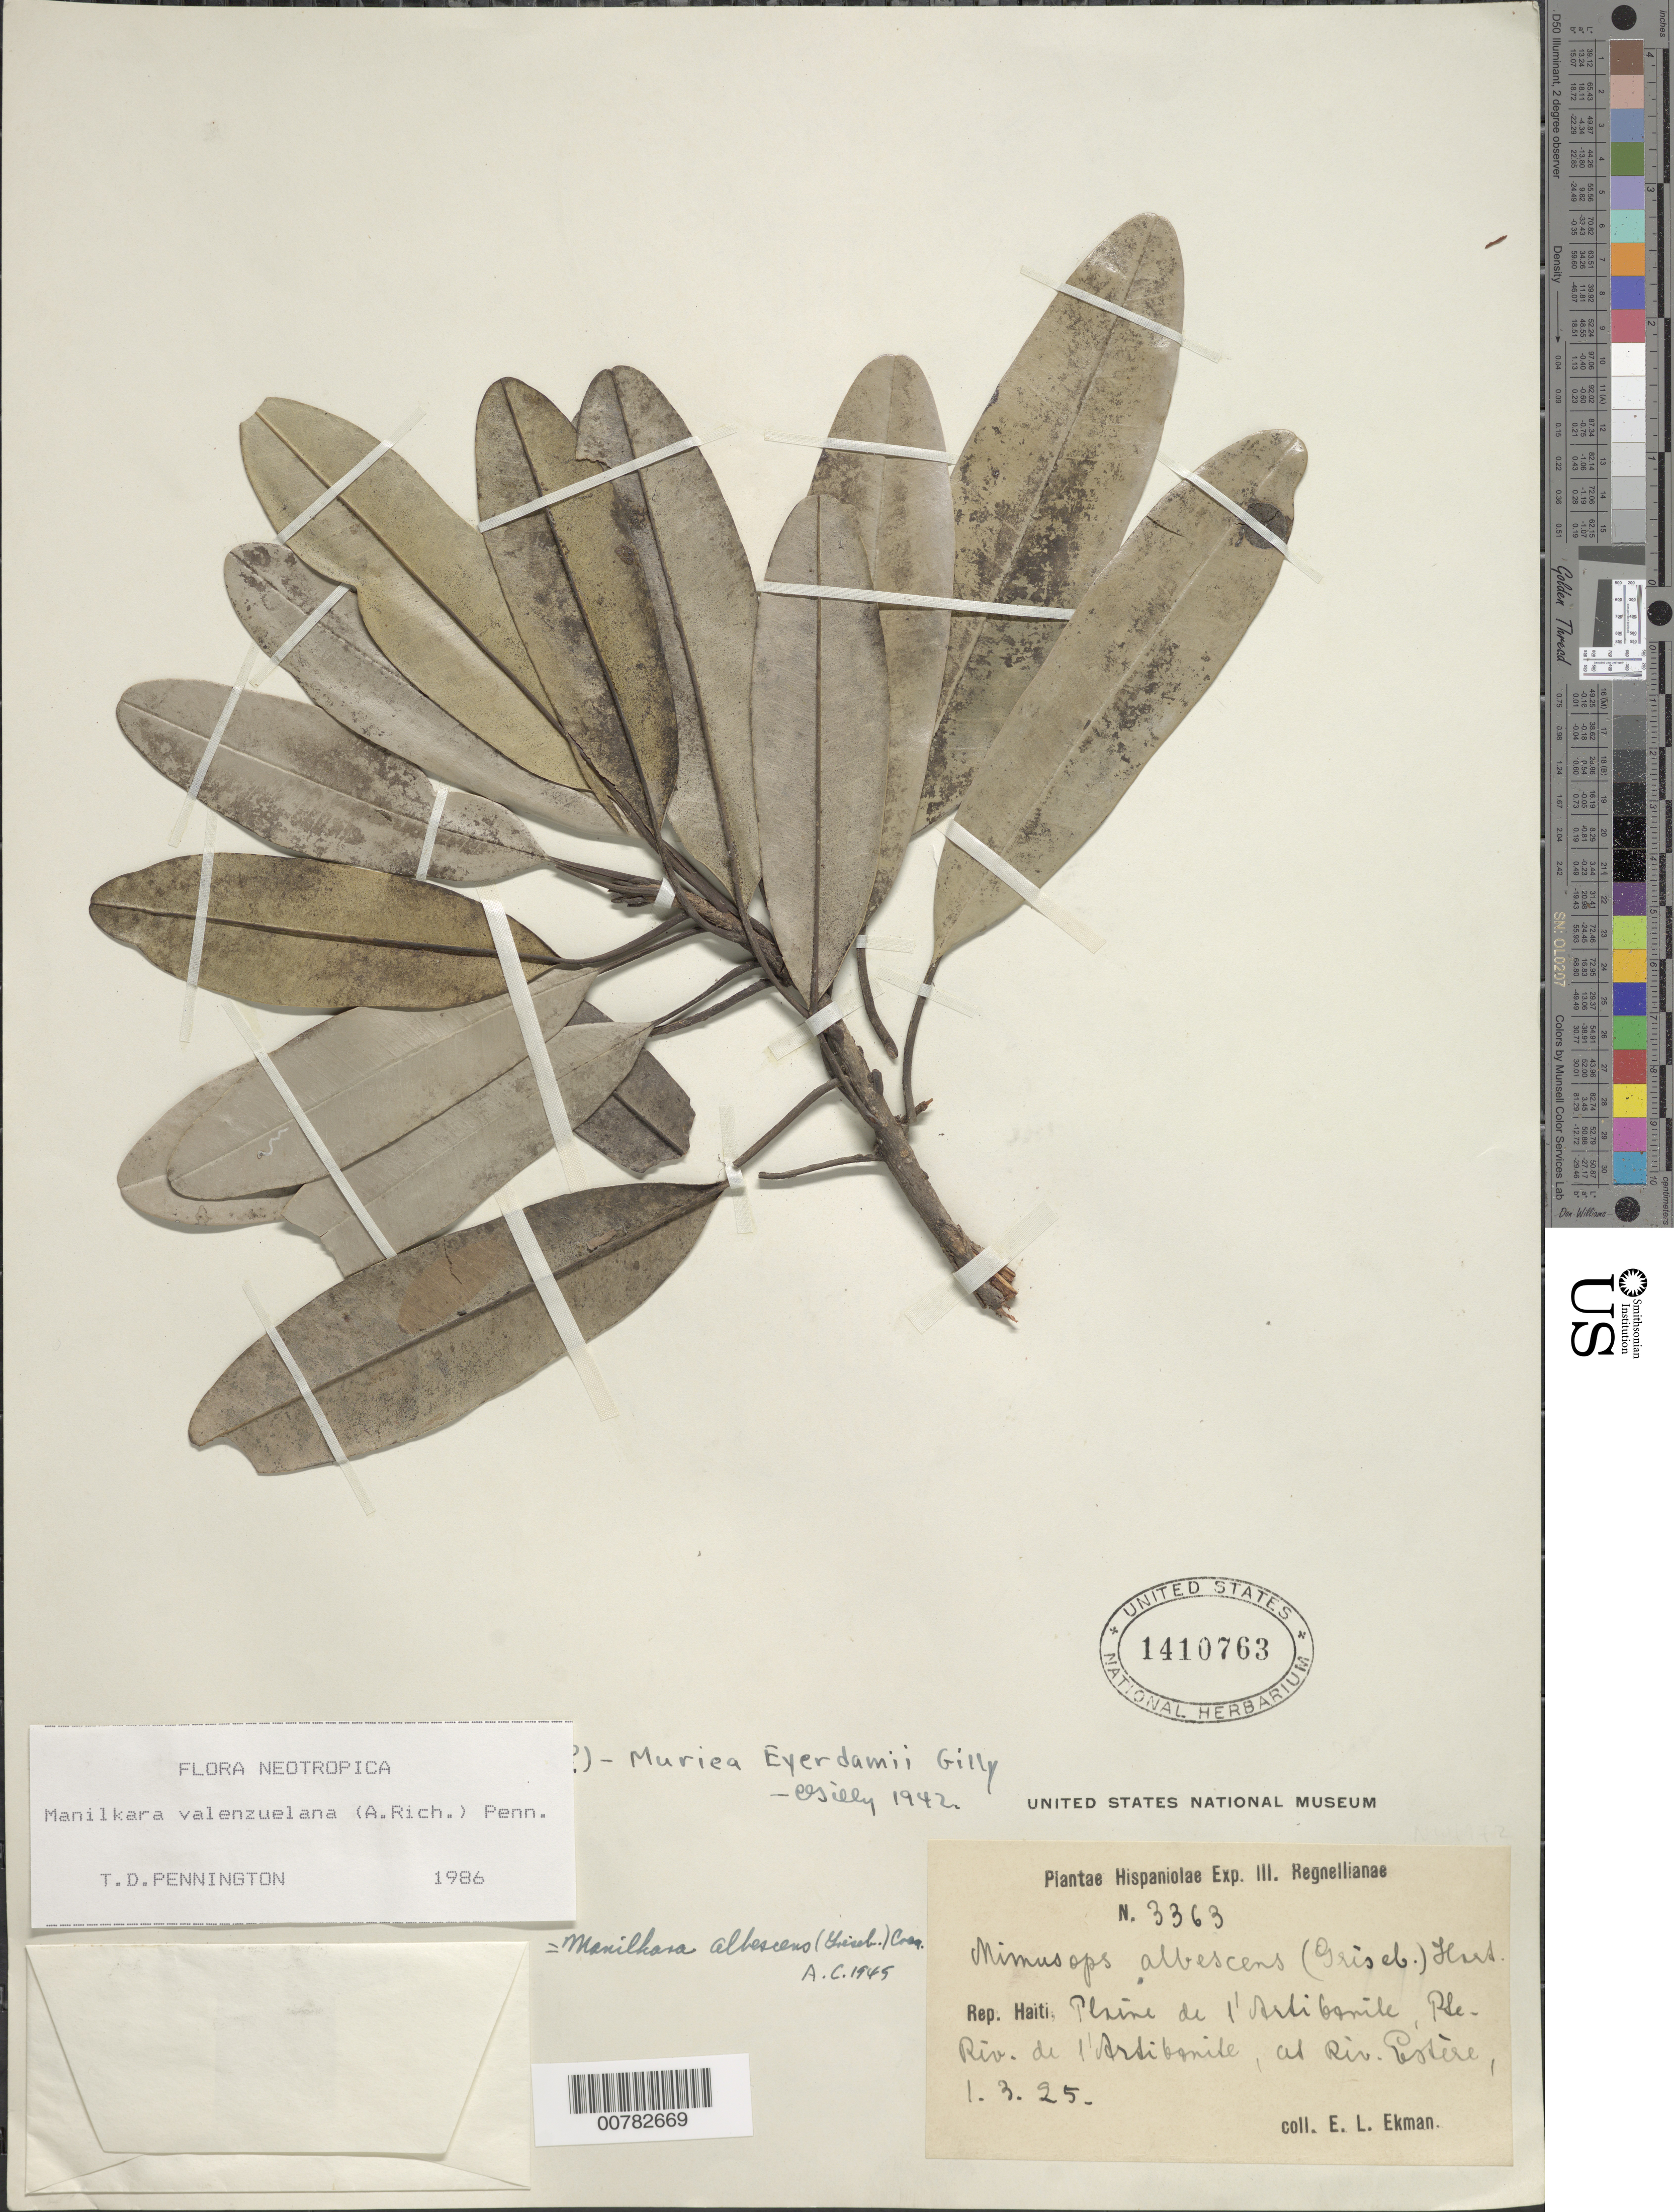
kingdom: Plantae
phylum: Tracheophyta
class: Magnoliopsida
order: Ericales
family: Sapotaceae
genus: Manilkara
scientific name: Manilkara valenzuelana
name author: (A. Rich.) T.D. Penn.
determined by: Pennington, T. D., (K)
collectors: E. L. Ekman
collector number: H 3363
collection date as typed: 01 Mar 1925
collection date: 1925-03-01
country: Haiti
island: Hispaniola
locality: Plaine de l'Artibonite, Pte. Riv de l'Artibonite, at Riv. Estère.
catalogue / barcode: US 1410763